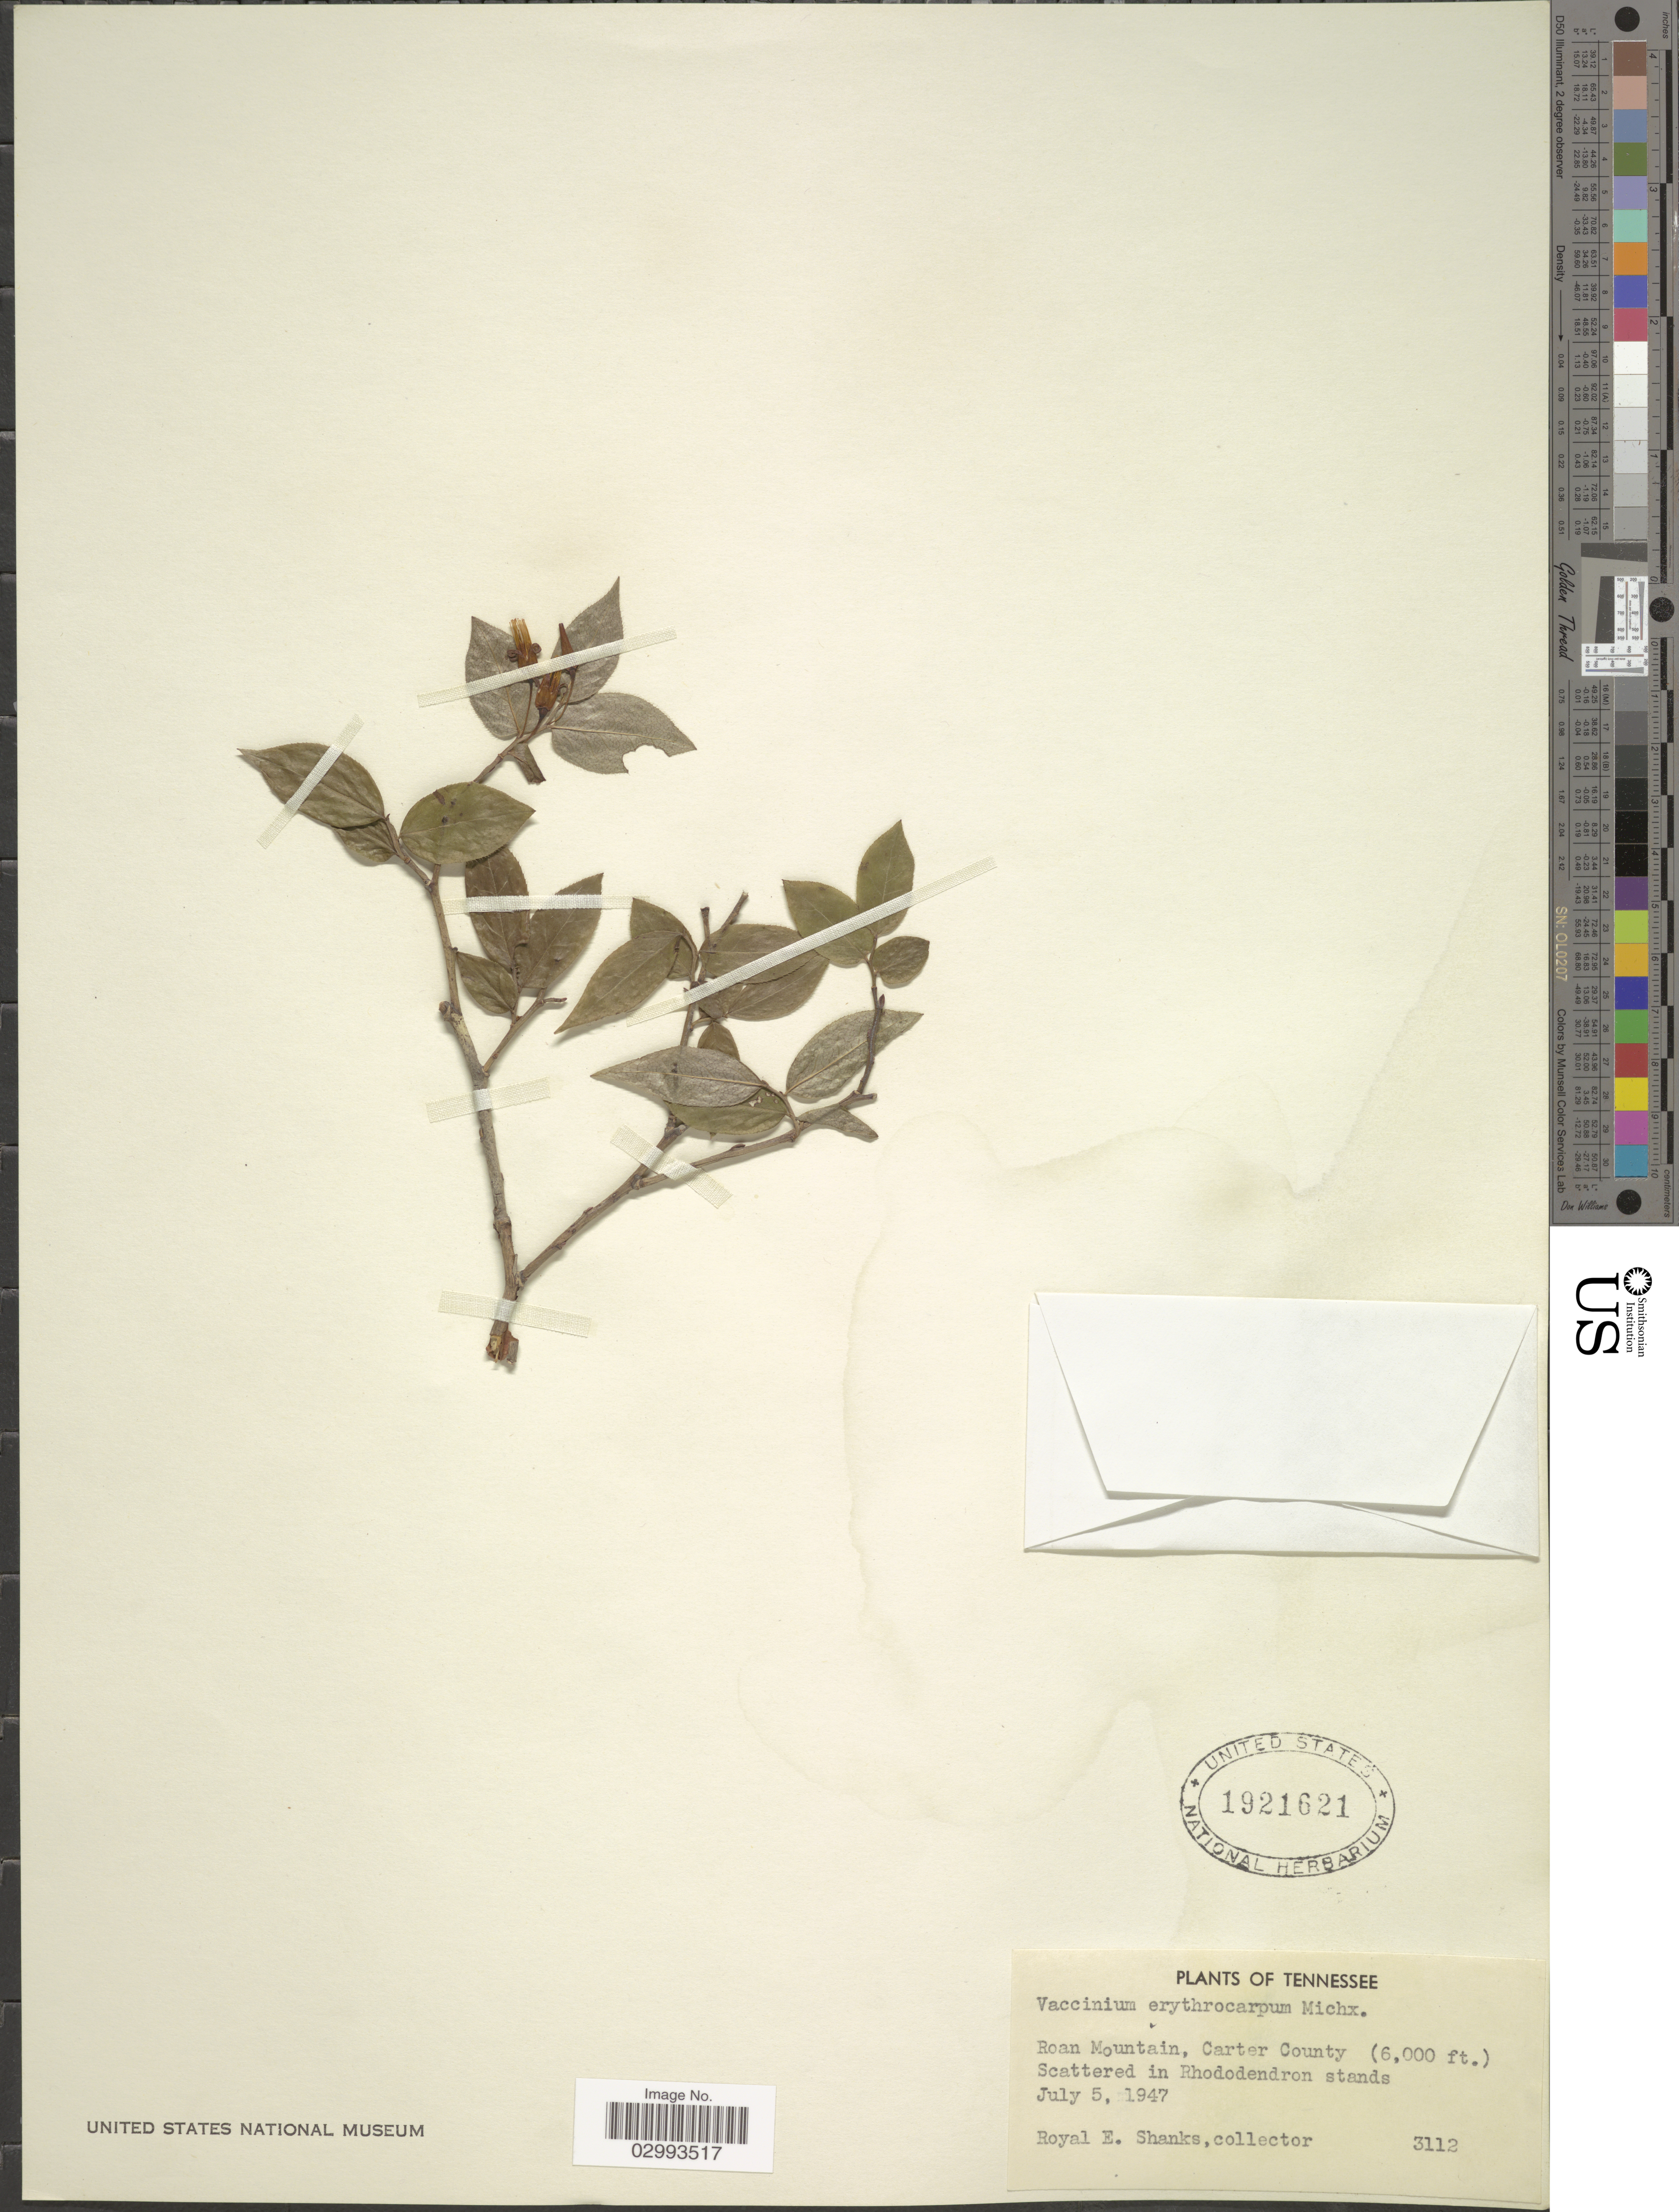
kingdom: Plantae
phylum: Tracheophyta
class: Magnoliopsida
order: Ericales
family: Ericaceae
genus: Hugeria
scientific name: Hugeria erythrocarpa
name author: (Michx.) Small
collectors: R. Shanks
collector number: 3112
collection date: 1947-07-05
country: United States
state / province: Tennessee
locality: Roan Mountain, Carter County.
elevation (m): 1829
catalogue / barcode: US 1921621